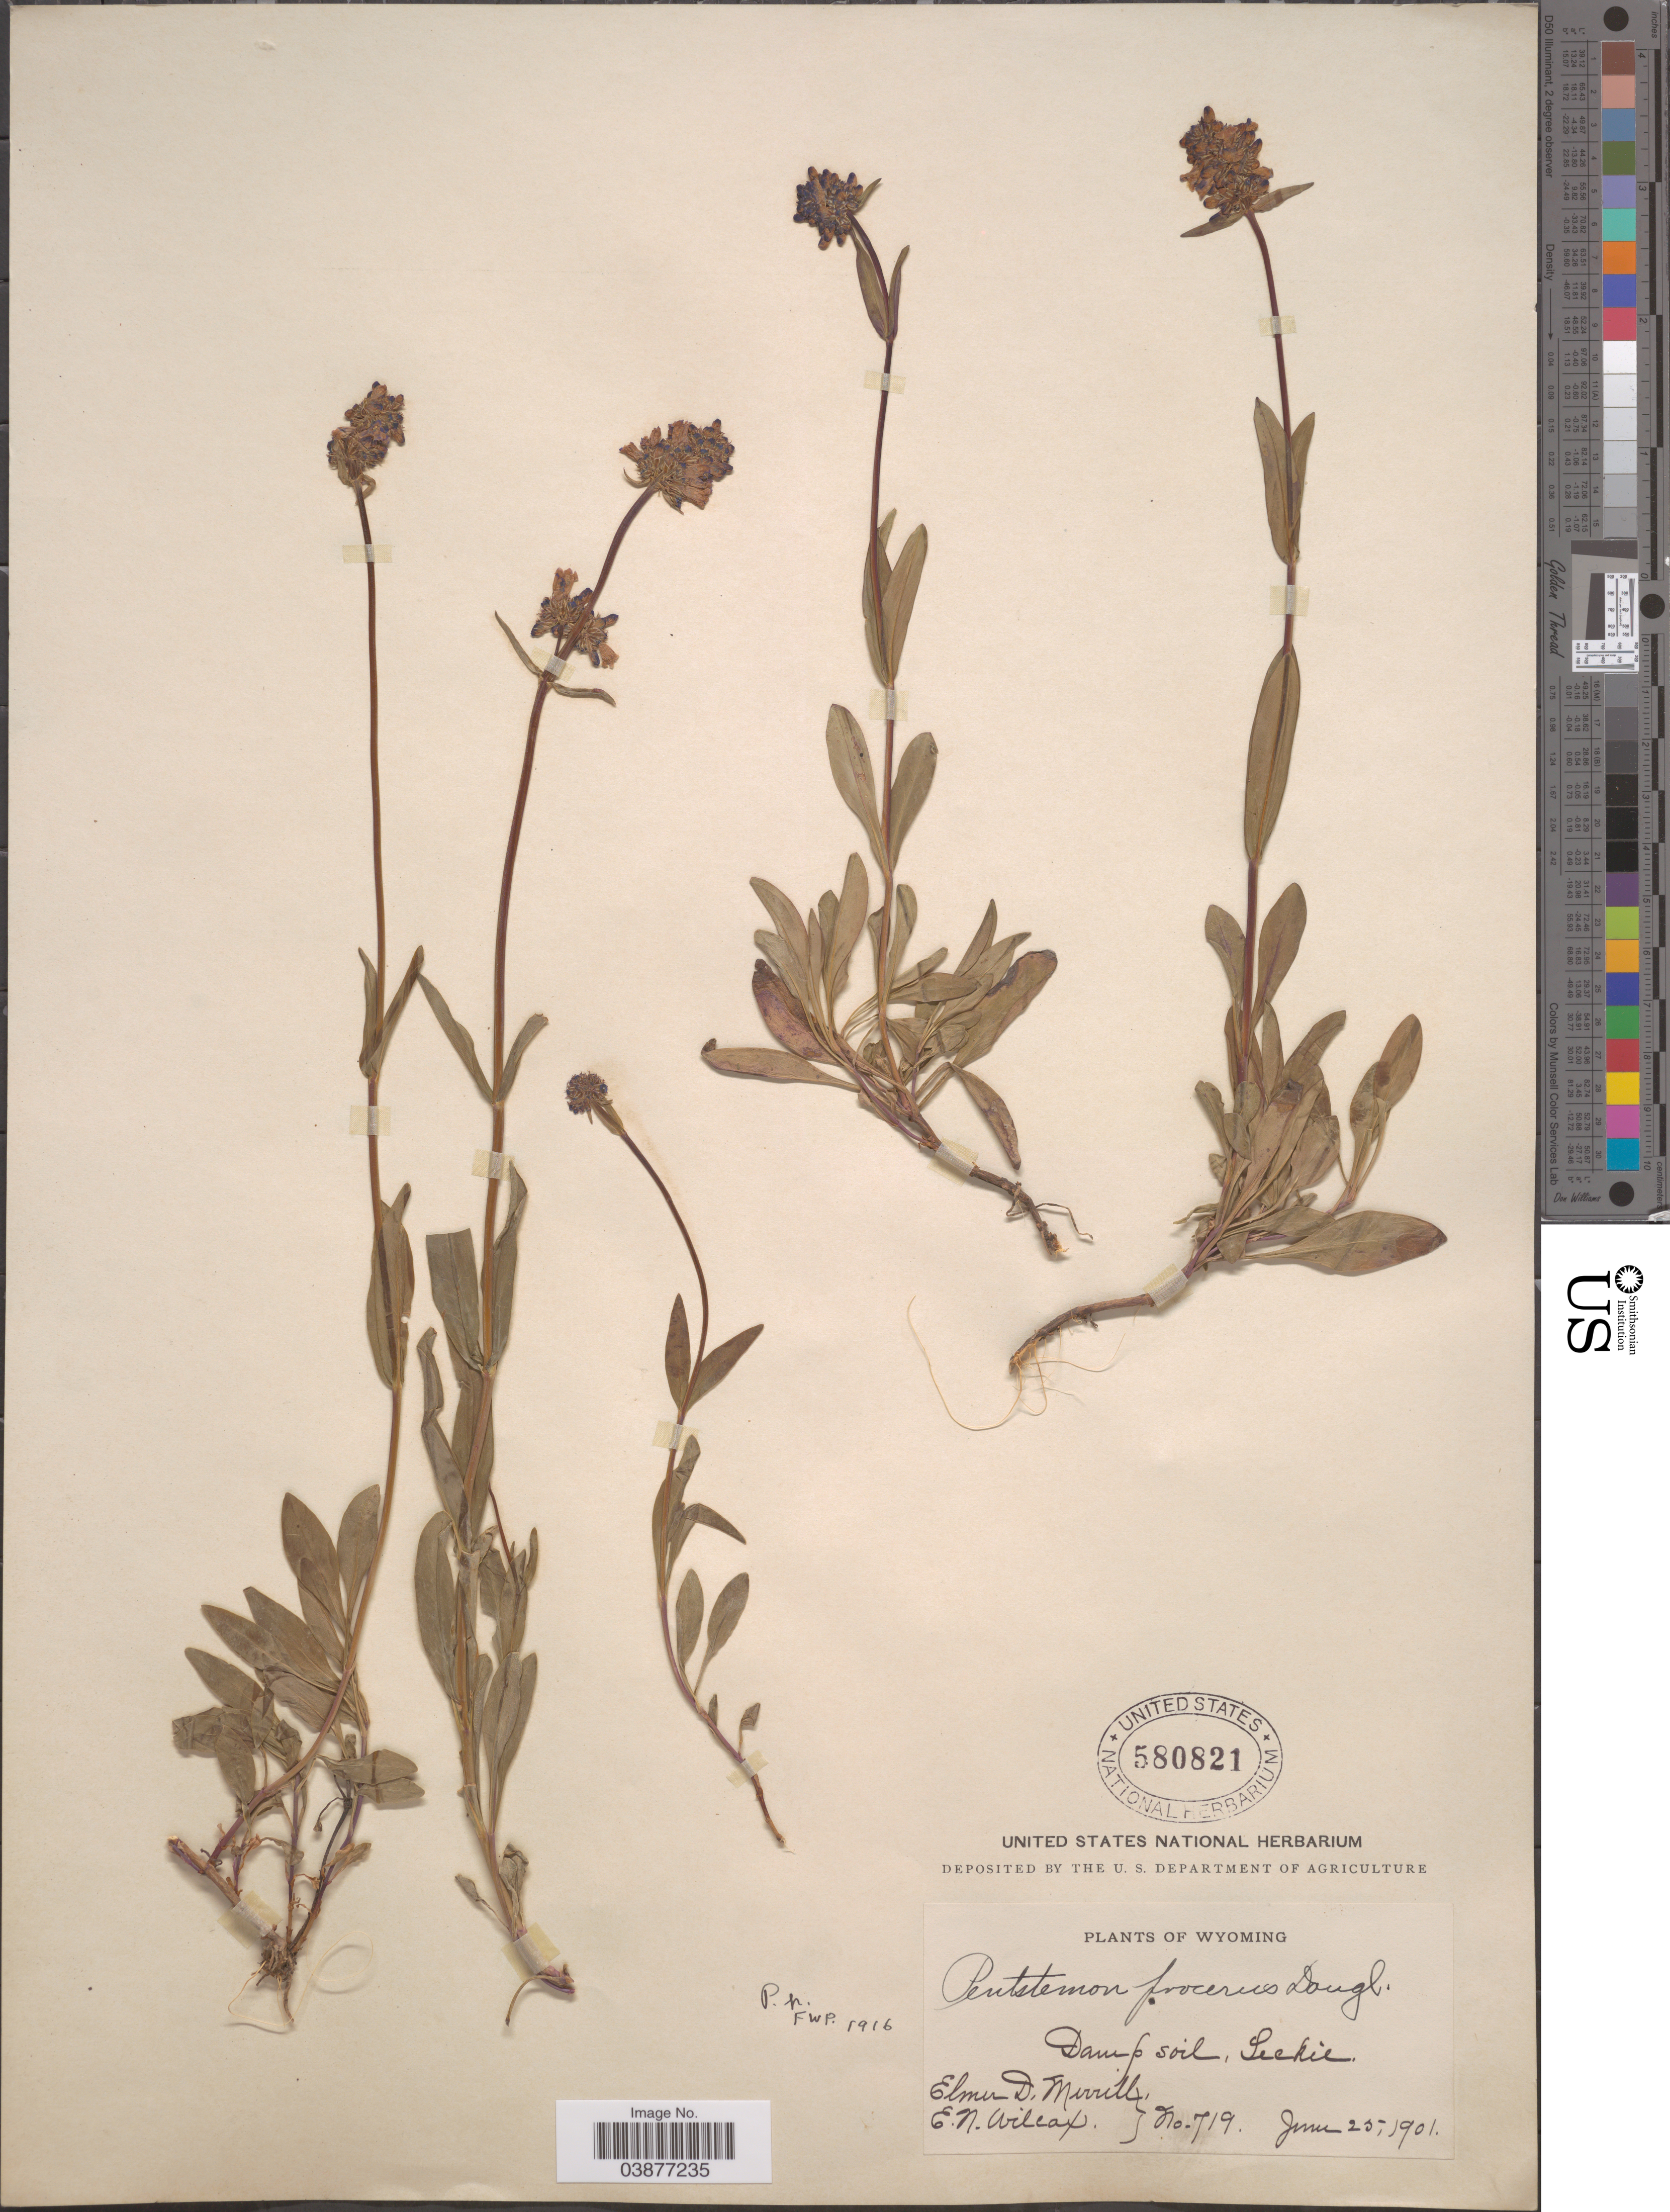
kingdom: Plantae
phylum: Tracheophyta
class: Magnoliopsida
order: Lamiales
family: Plantaginaceae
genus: Penstemon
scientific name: Penstemon procerus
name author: Douglas ex Graham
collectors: E. D. Merrill & E. Wilcox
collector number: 719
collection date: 1901-06-25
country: United States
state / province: Wyoming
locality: Leckie.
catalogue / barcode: US 580821